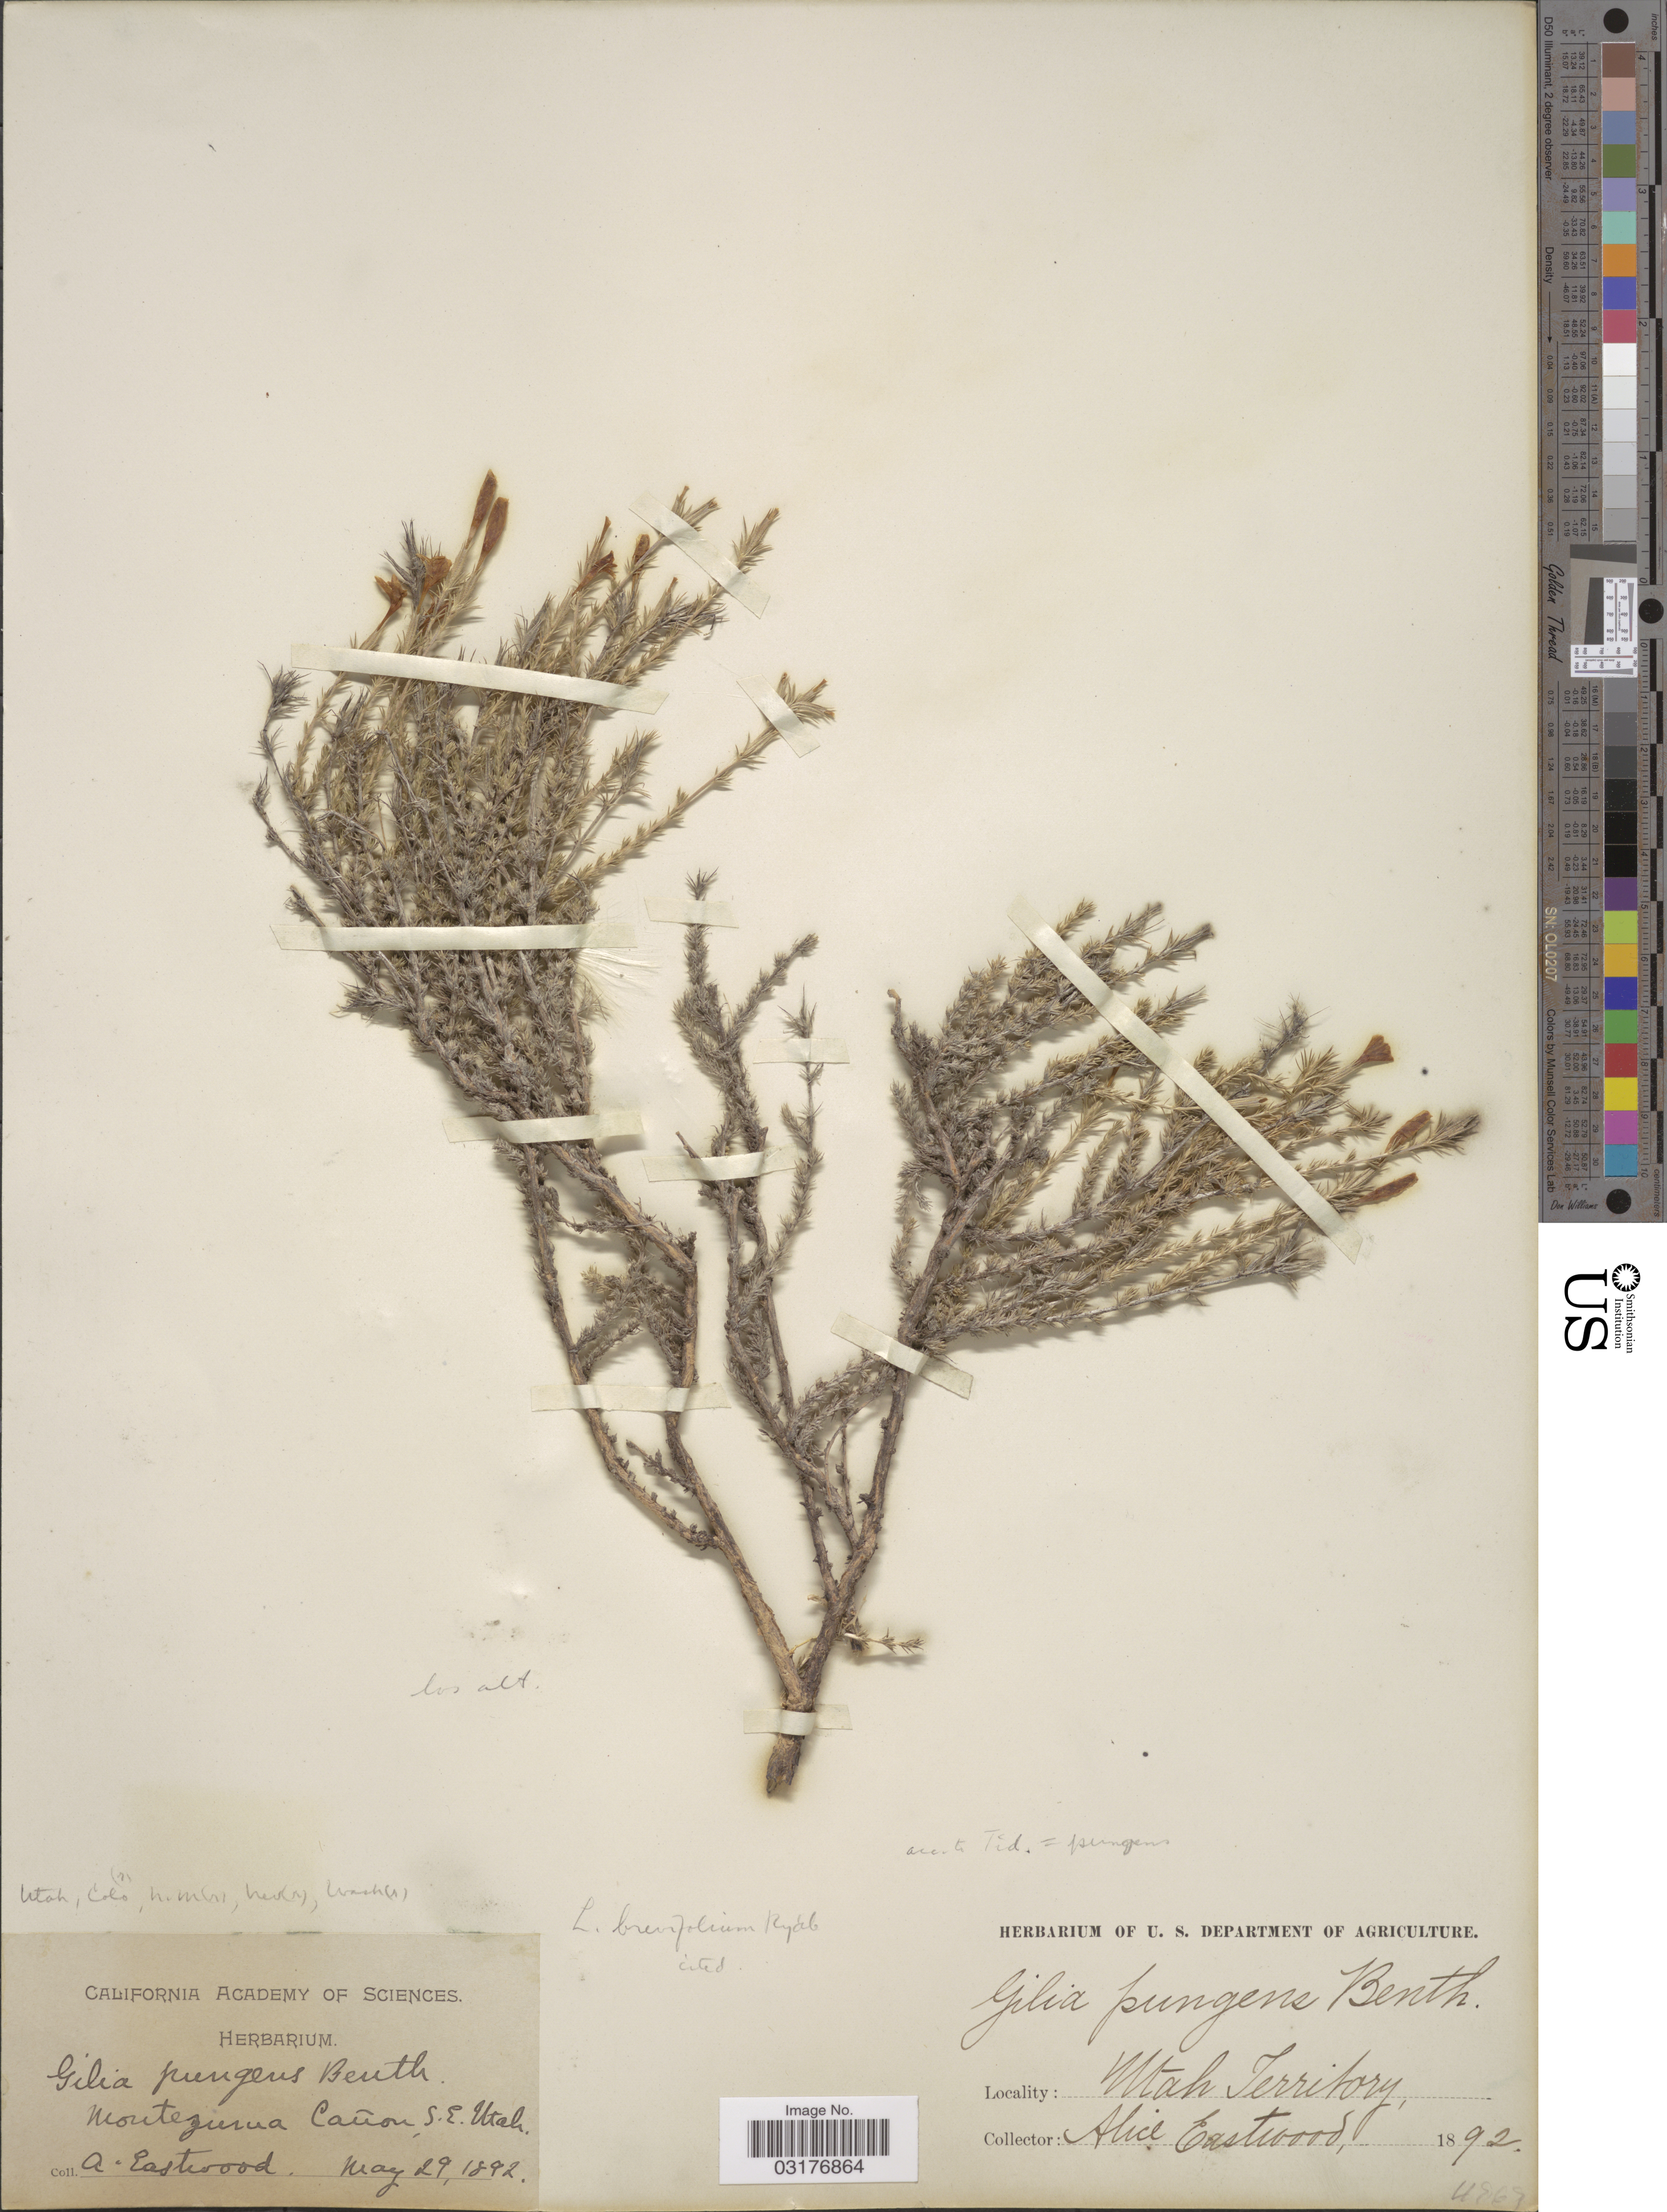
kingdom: Plantae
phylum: Tracheophyta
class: Magnoliopsida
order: Ericales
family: Polemoniaceae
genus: Linanthus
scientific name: Linanthus pungens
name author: (Torr.) J.M. Porter & L.A. Johnson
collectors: A. Eastwood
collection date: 1892-05-29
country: United States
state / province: Utah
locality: Montezuma Cañon, S. E. Utah.